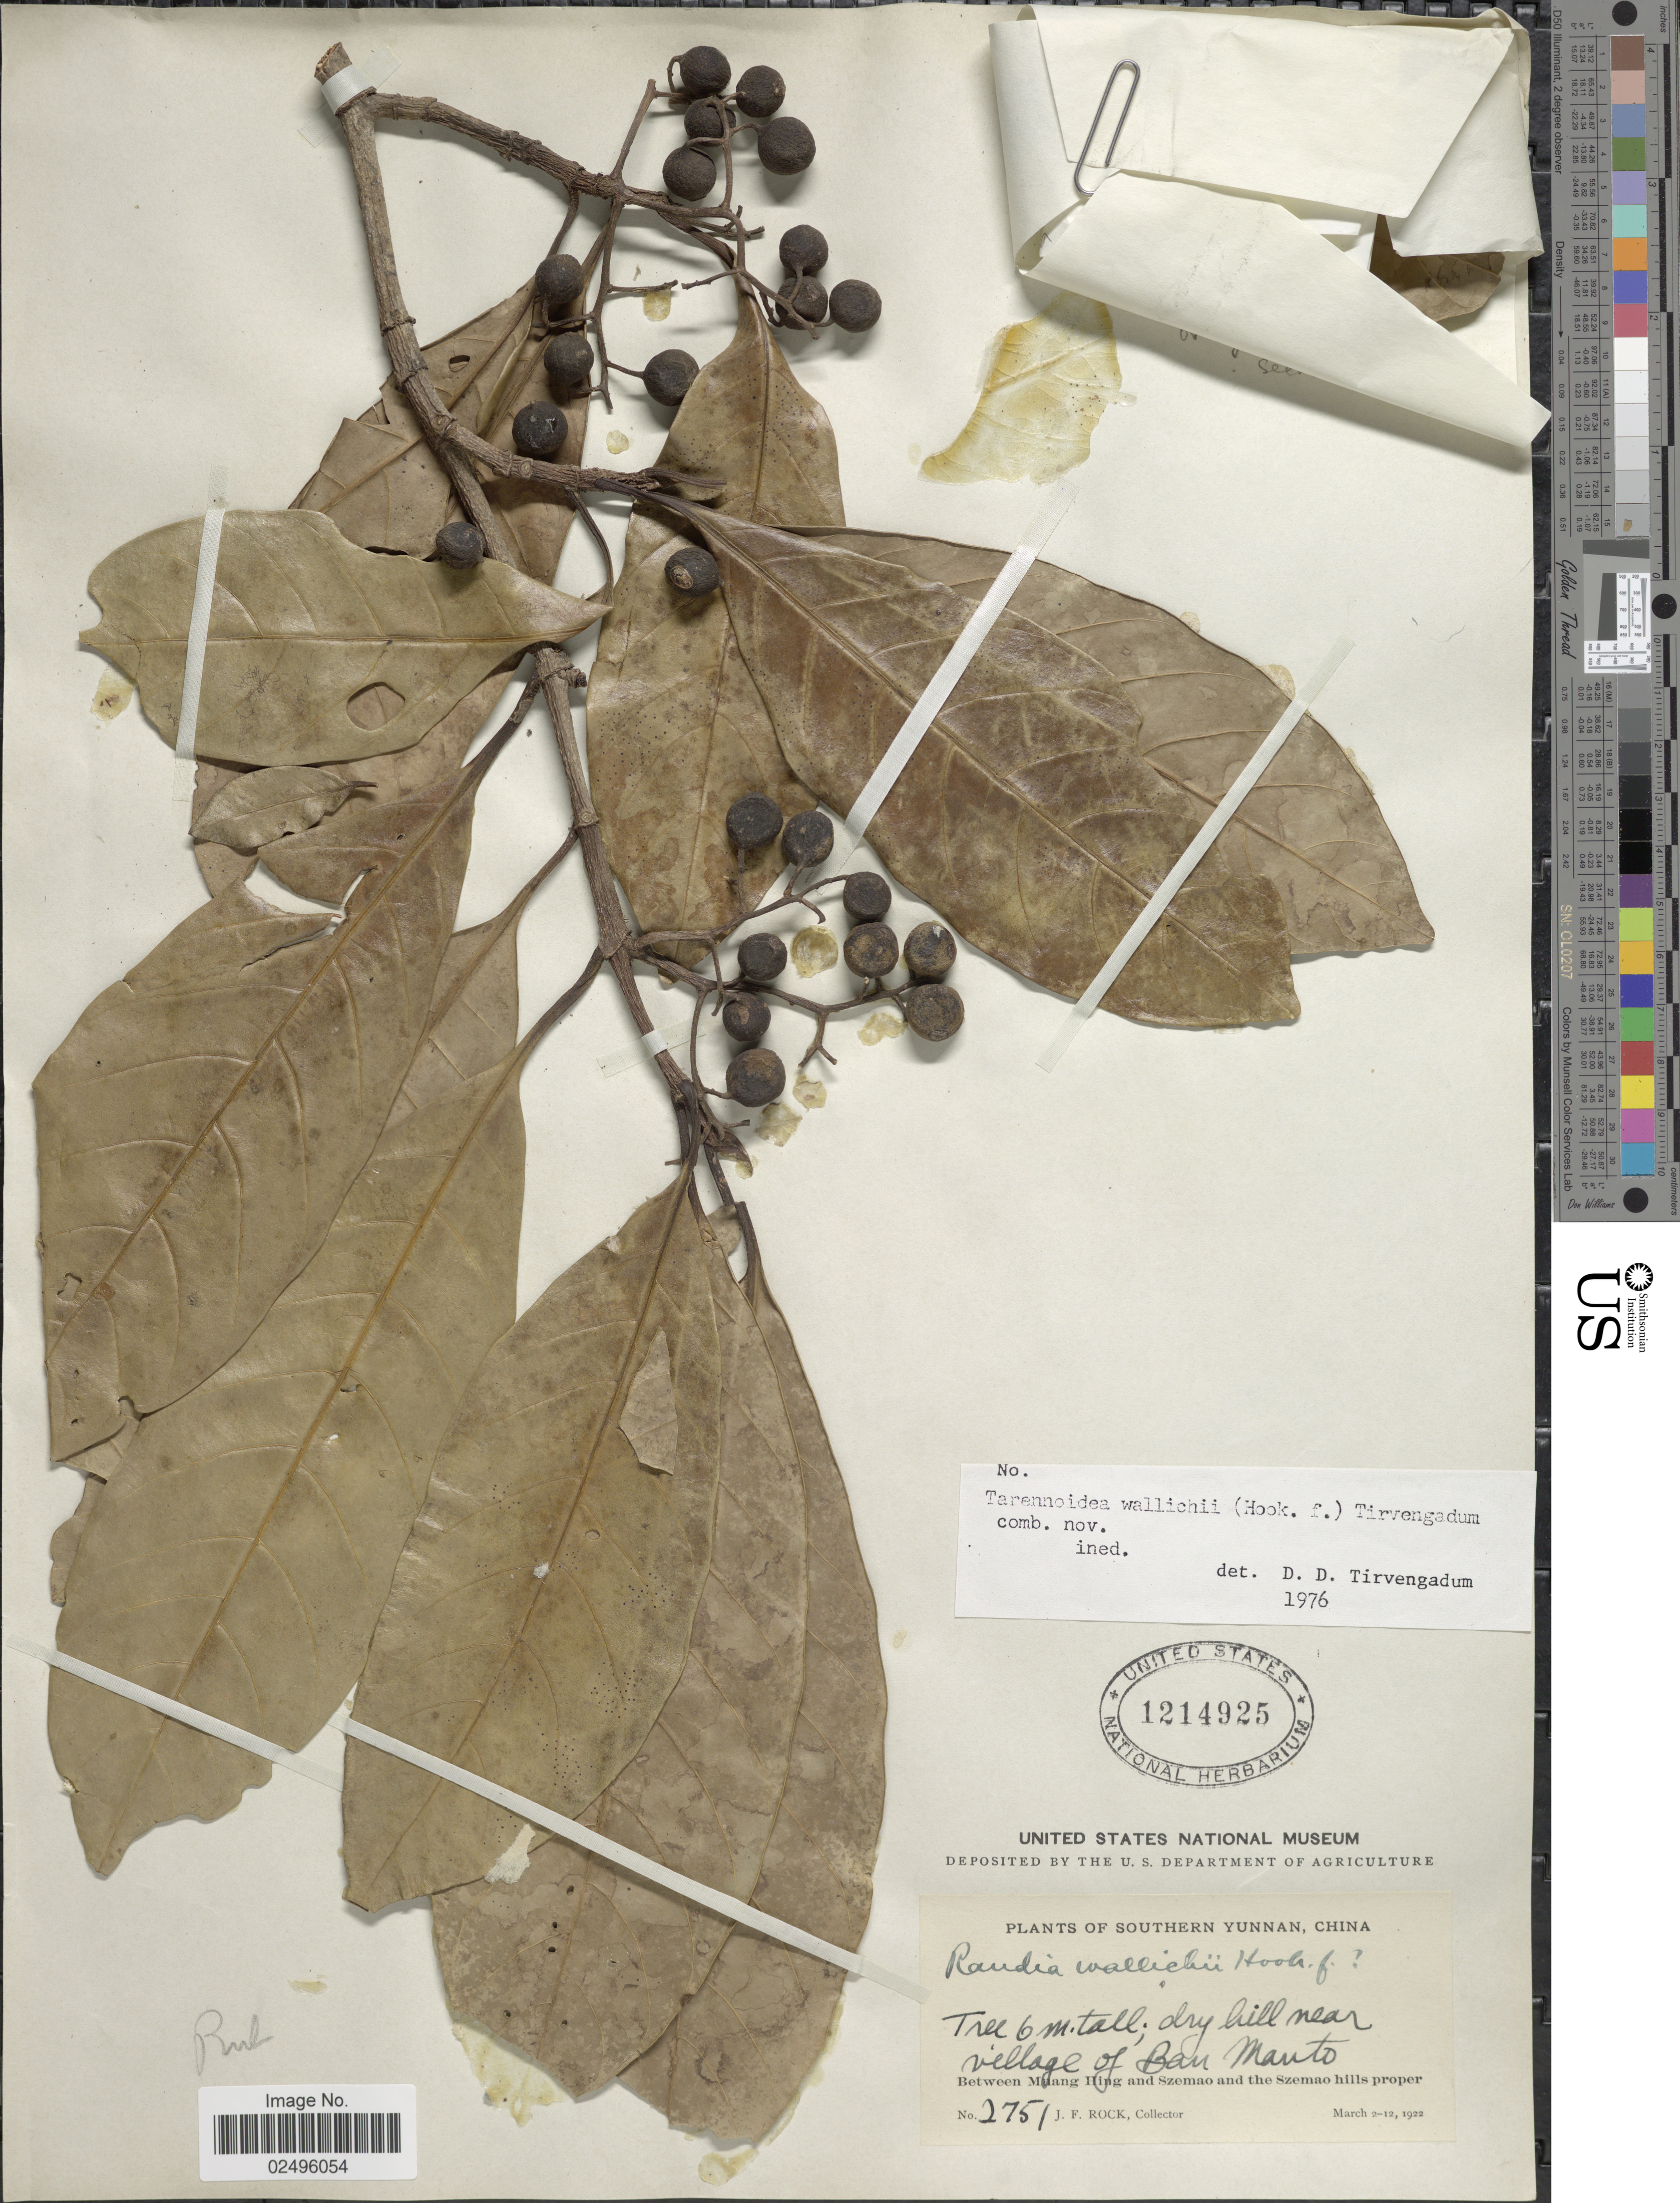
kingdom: Plantae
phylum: Tracheophyta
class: Magnoliopsida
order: Gentianales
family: Rubiaceae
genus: Tarennoidea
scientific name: Tarennoidea wallichii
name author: (Hook. f.) Tirveng. & Sastre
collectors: J. Rock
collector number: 2751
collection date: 1922-03-02/1922-03-12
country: China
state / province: Yunnan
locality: Southern Yunnan, Dry hill near village of Ban Manto, Between Muang Hung and Szemao and the Szemao hills proper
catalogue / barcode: US 1214925